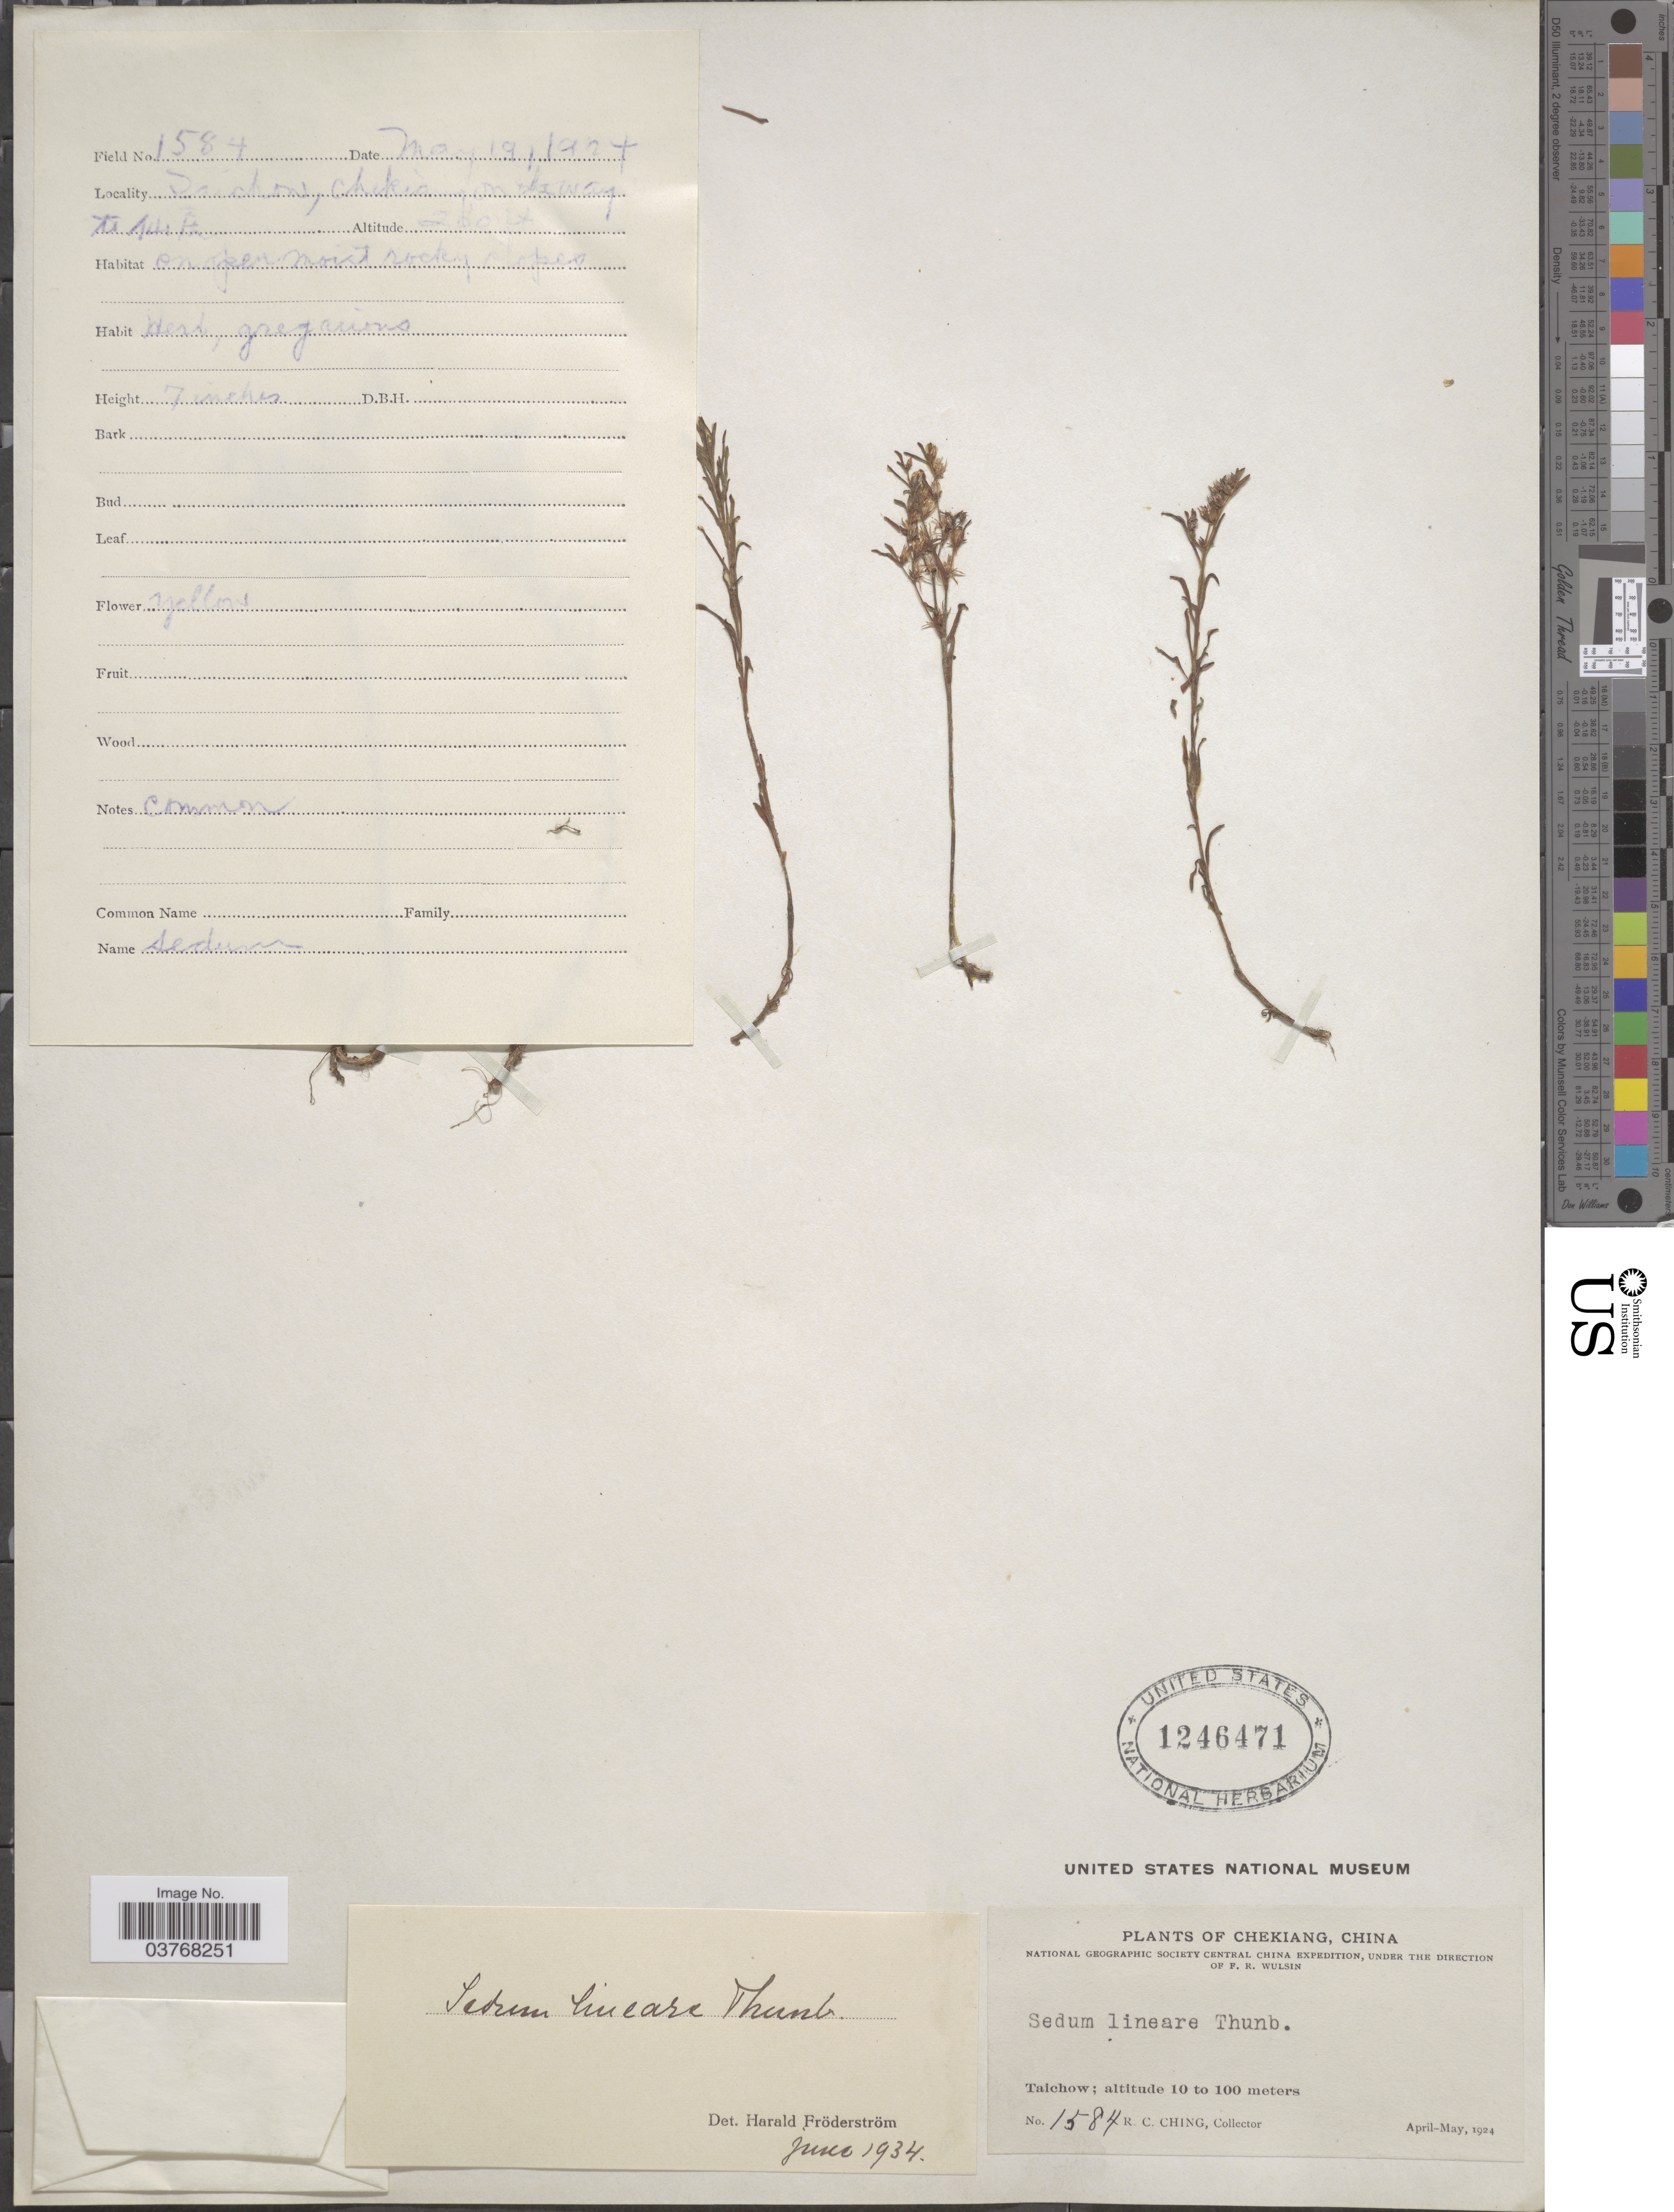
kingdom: Plantae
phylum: Tracheophyta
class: Magnoliopsida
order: Saxifragales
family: Crassulaceae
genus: Sedum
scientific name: Sedum lineare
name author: Thunb.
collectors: R. C. Ching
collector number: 1584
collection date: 1924-05-19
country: China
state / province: Zhejiang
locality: Chekiang. Taichow. On the way to Turka [interpreted].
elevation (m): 61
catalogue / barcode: US 1246471